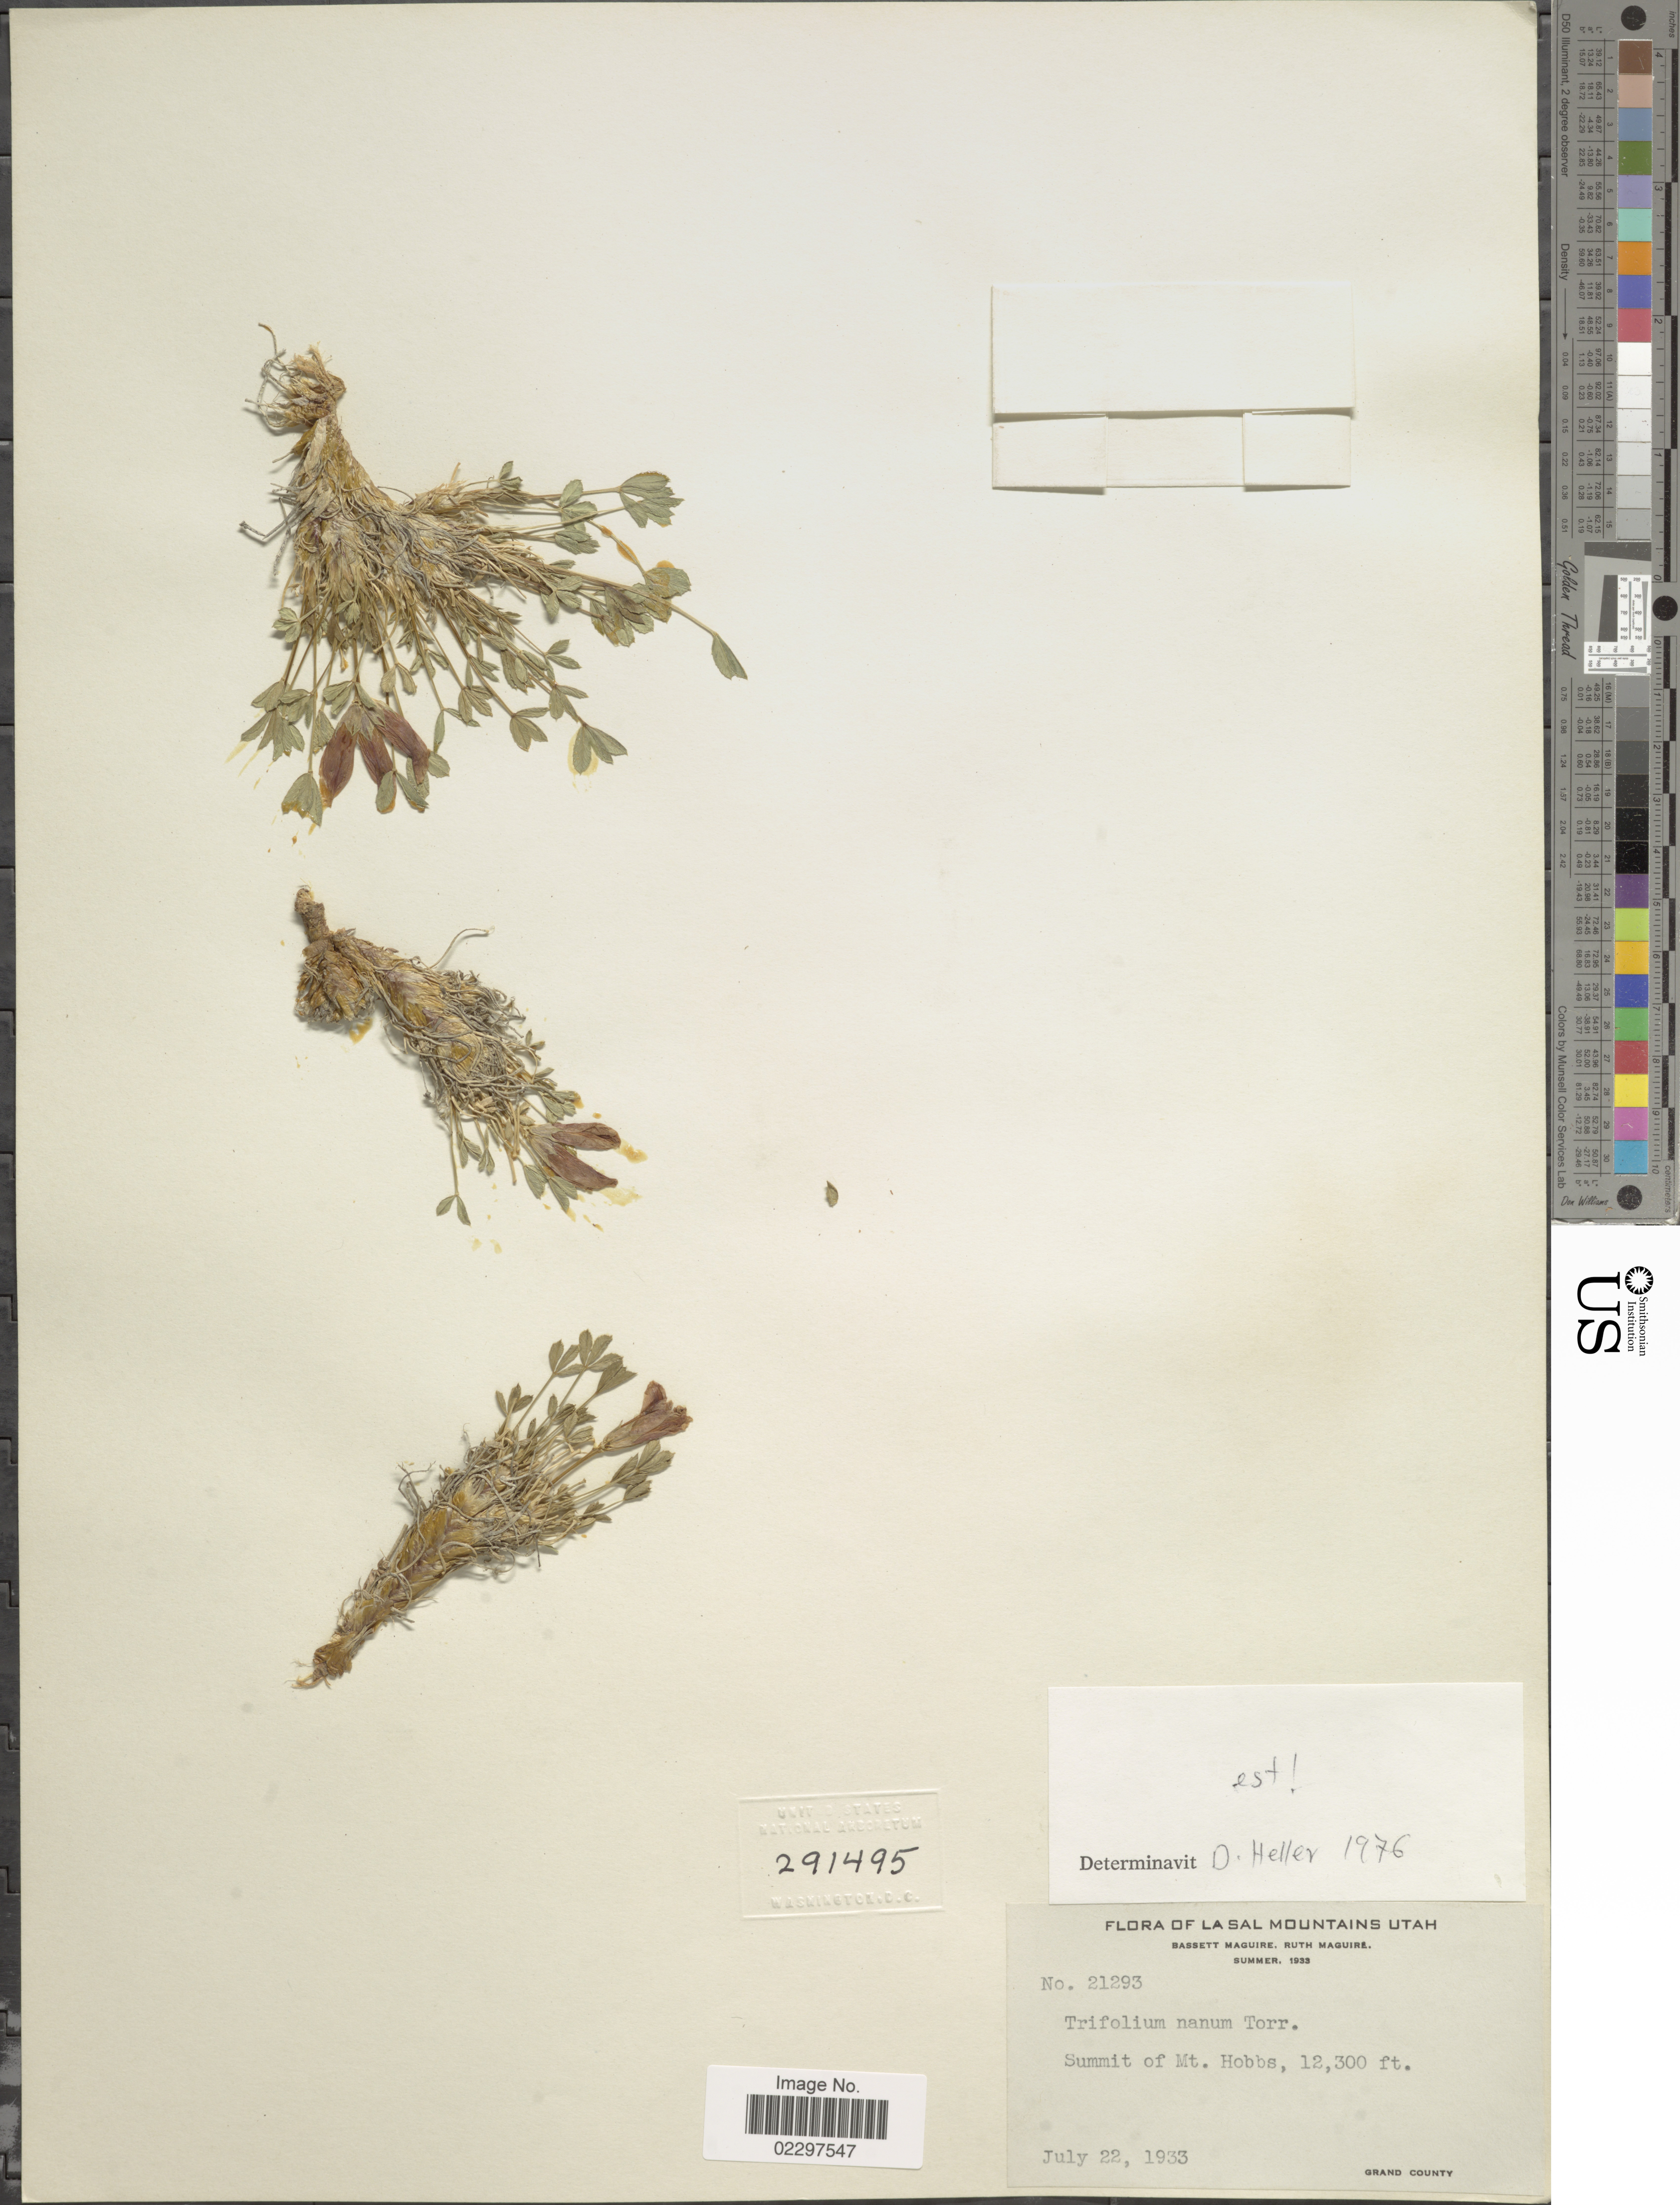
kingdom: Plantae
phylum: Tracheophyta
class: Magnoliopsida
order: Fabales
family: Fabaceae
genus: Trifolium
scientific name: Trifolium nanum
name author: Torr.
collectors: B. Maguire & R. R. Maguire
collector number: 21293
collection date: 1933-07-22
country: United States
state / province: Utah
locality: La Sal Mountains Utah. Summit of Mt. Hobbs. Grand County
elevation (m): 3749